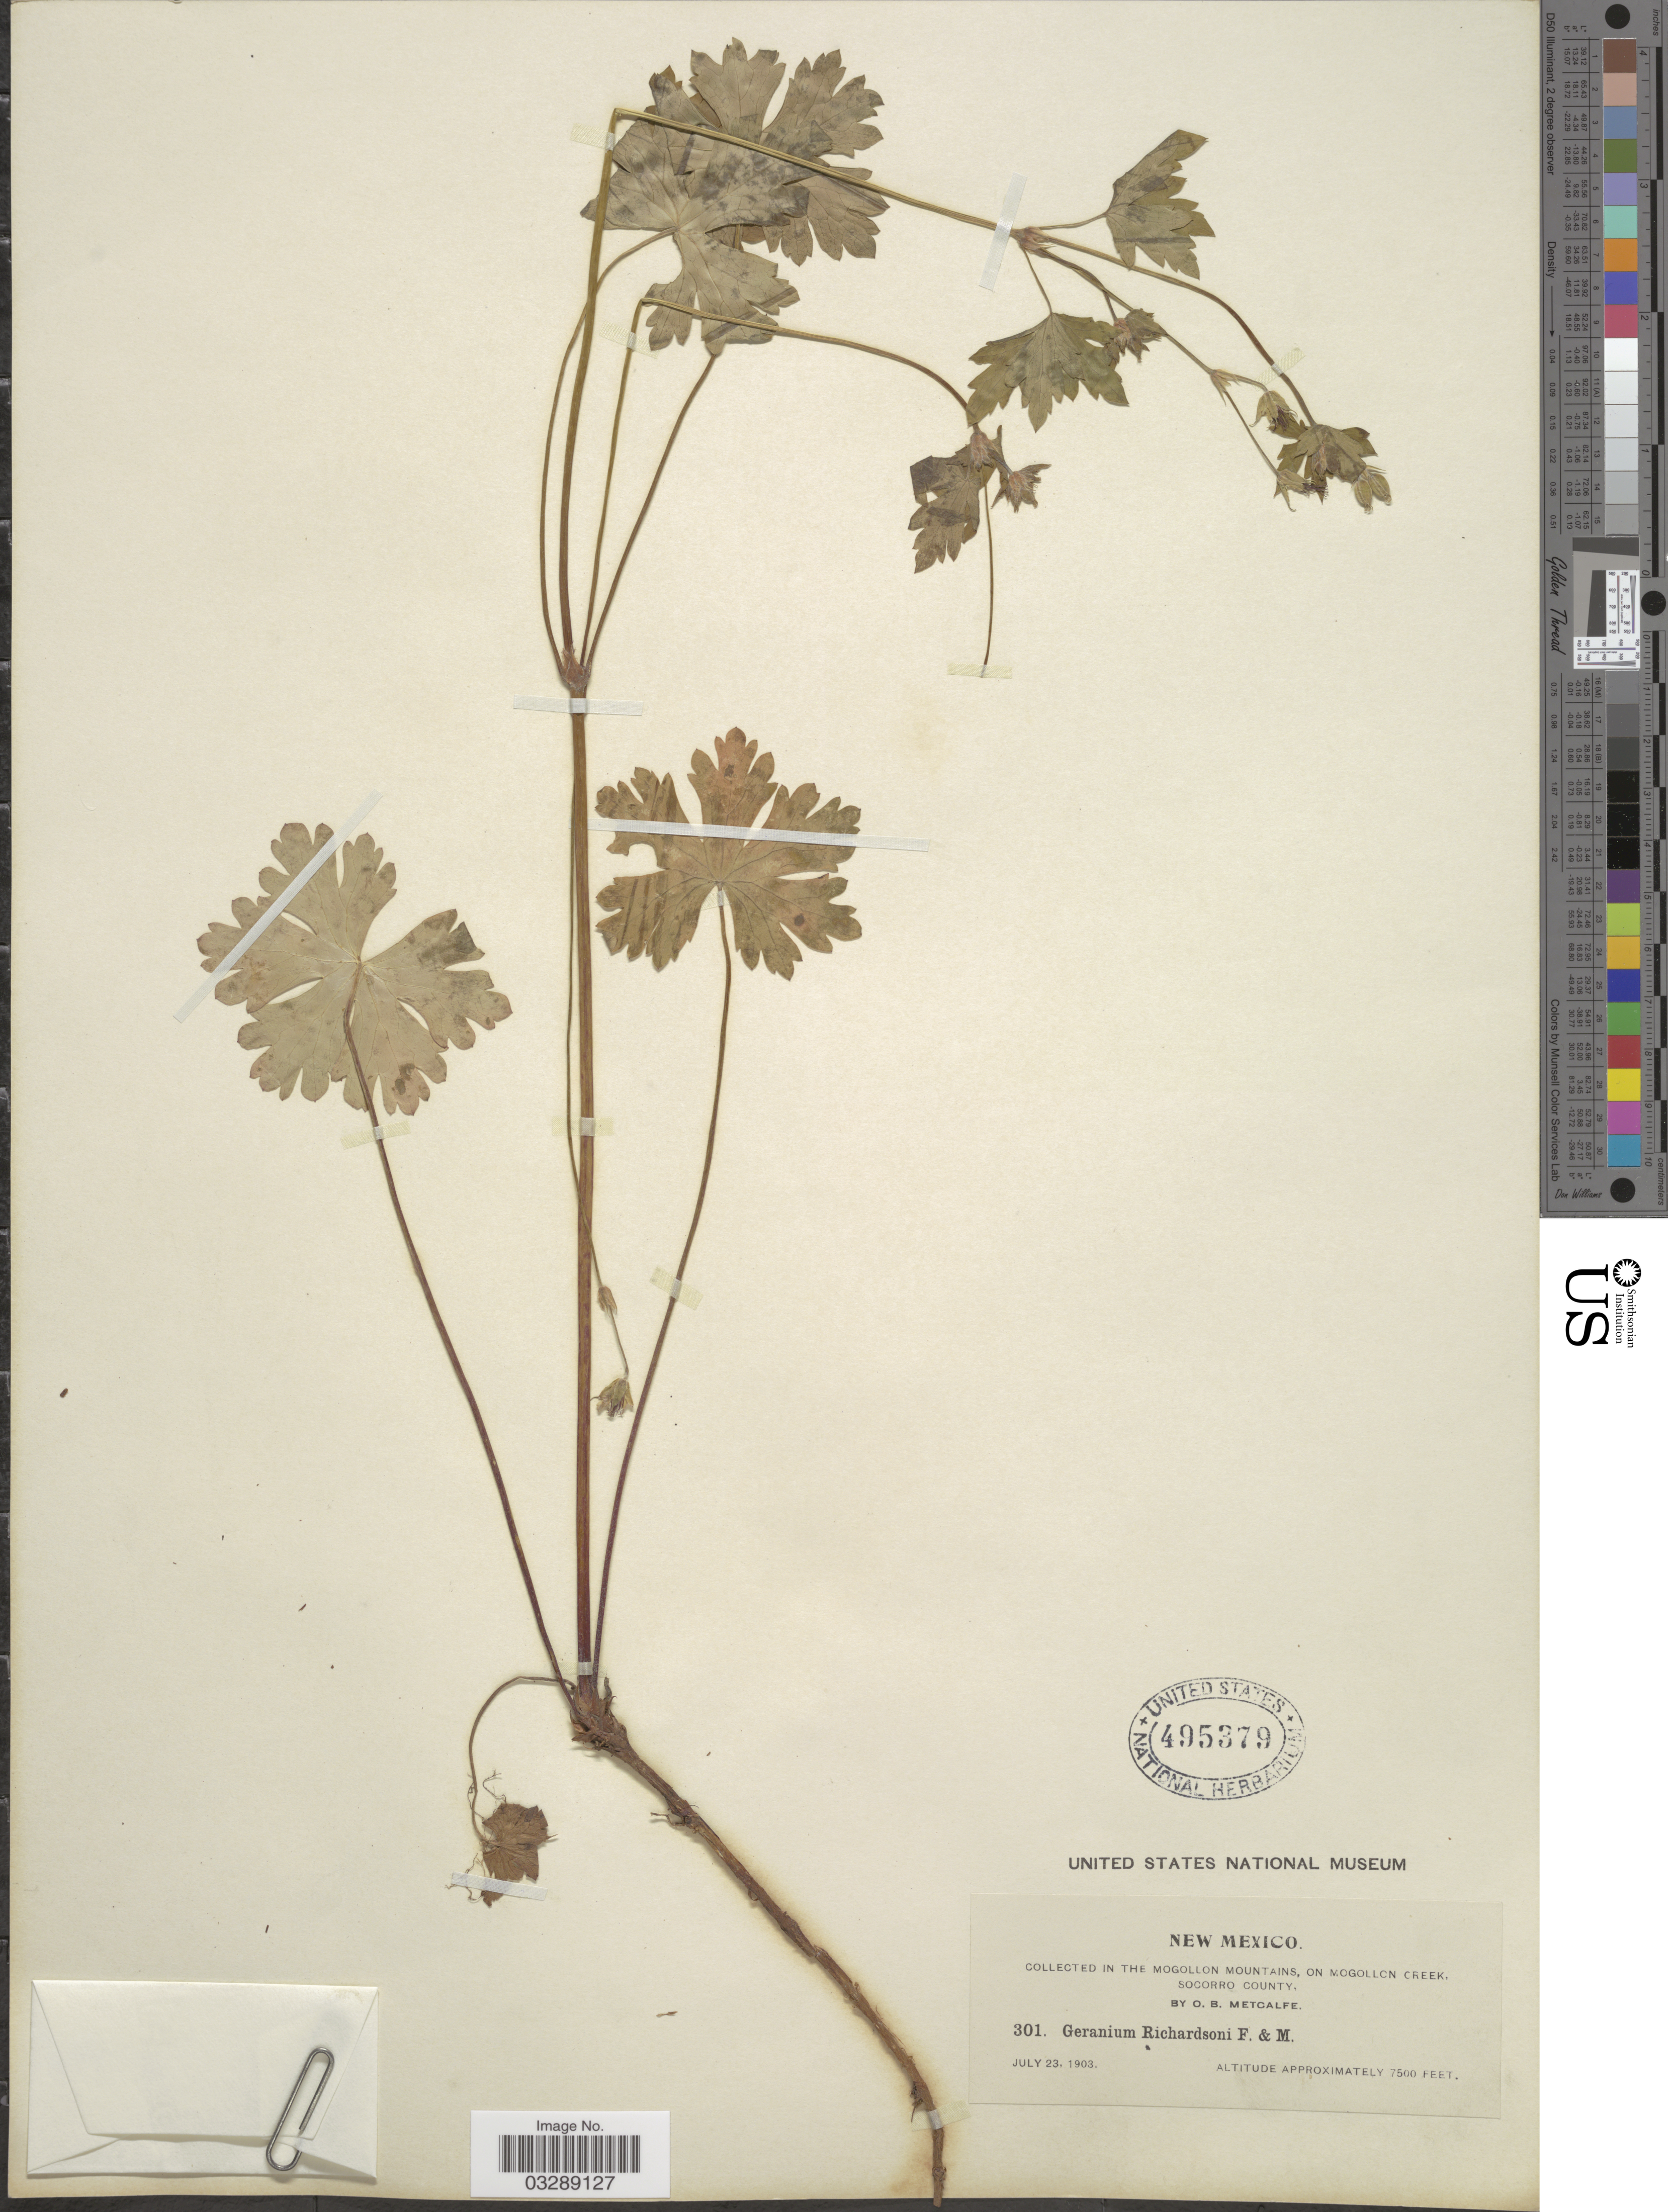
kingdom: Plantae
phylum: Tracheophyta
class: Magnoliopsida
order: Geraniales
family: Geraniaceae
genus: Geranium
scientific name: Geranium richardsonii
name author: Fisch. & Trautv.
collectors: O. B. Metcalfe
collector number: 301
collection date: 1903-07-23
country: United States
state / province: New Mexico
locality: In the Mogollon Mountains, on Mogollon Creek, Socorro County.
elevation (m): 2286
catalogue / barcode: US 495379